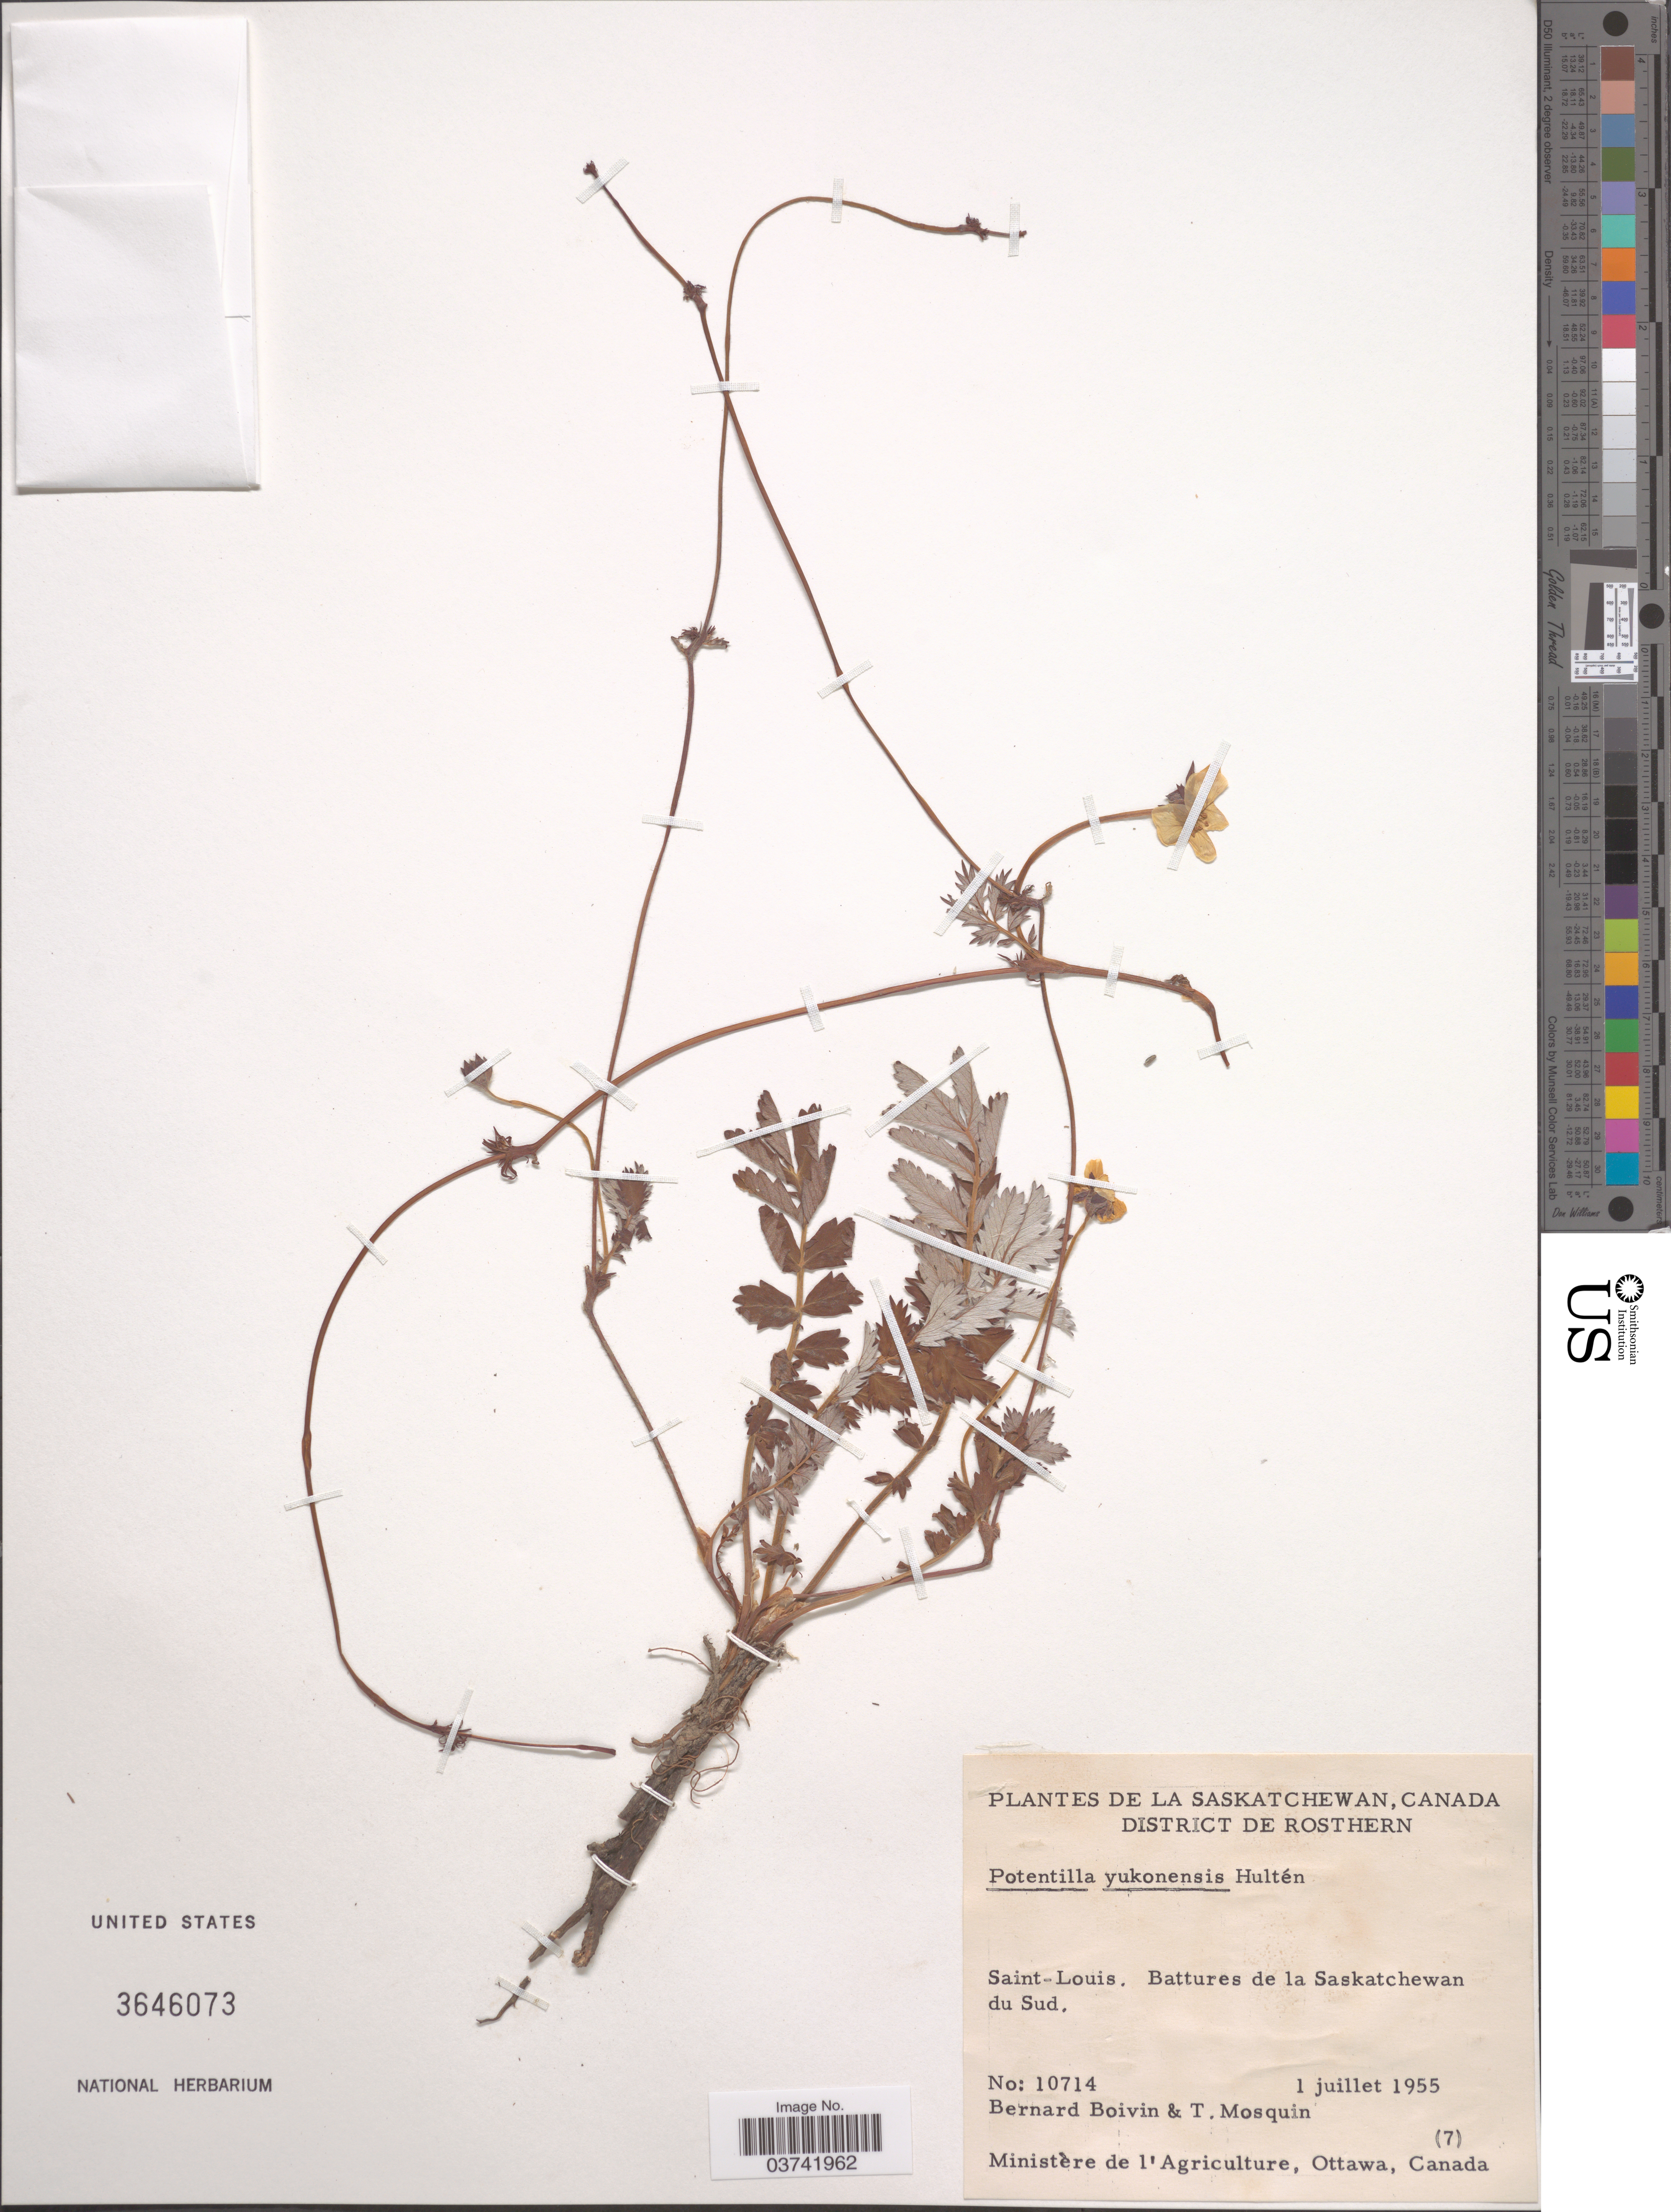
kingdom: Plantae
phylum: Tracheophyta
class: Magnoliopsida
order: Rosales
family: Rosaceae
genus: Potentilla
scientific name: Potentilla yukonensis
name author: Hultén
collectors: J. R. B. Boivin & T. Mosquin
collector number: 10714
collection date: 1955-07-01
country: Canada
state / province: Saskatchewan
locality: District de Rosthern. Saint-Louis. Battures de la Saskatchewan de Sud.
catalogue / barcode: US 3646073